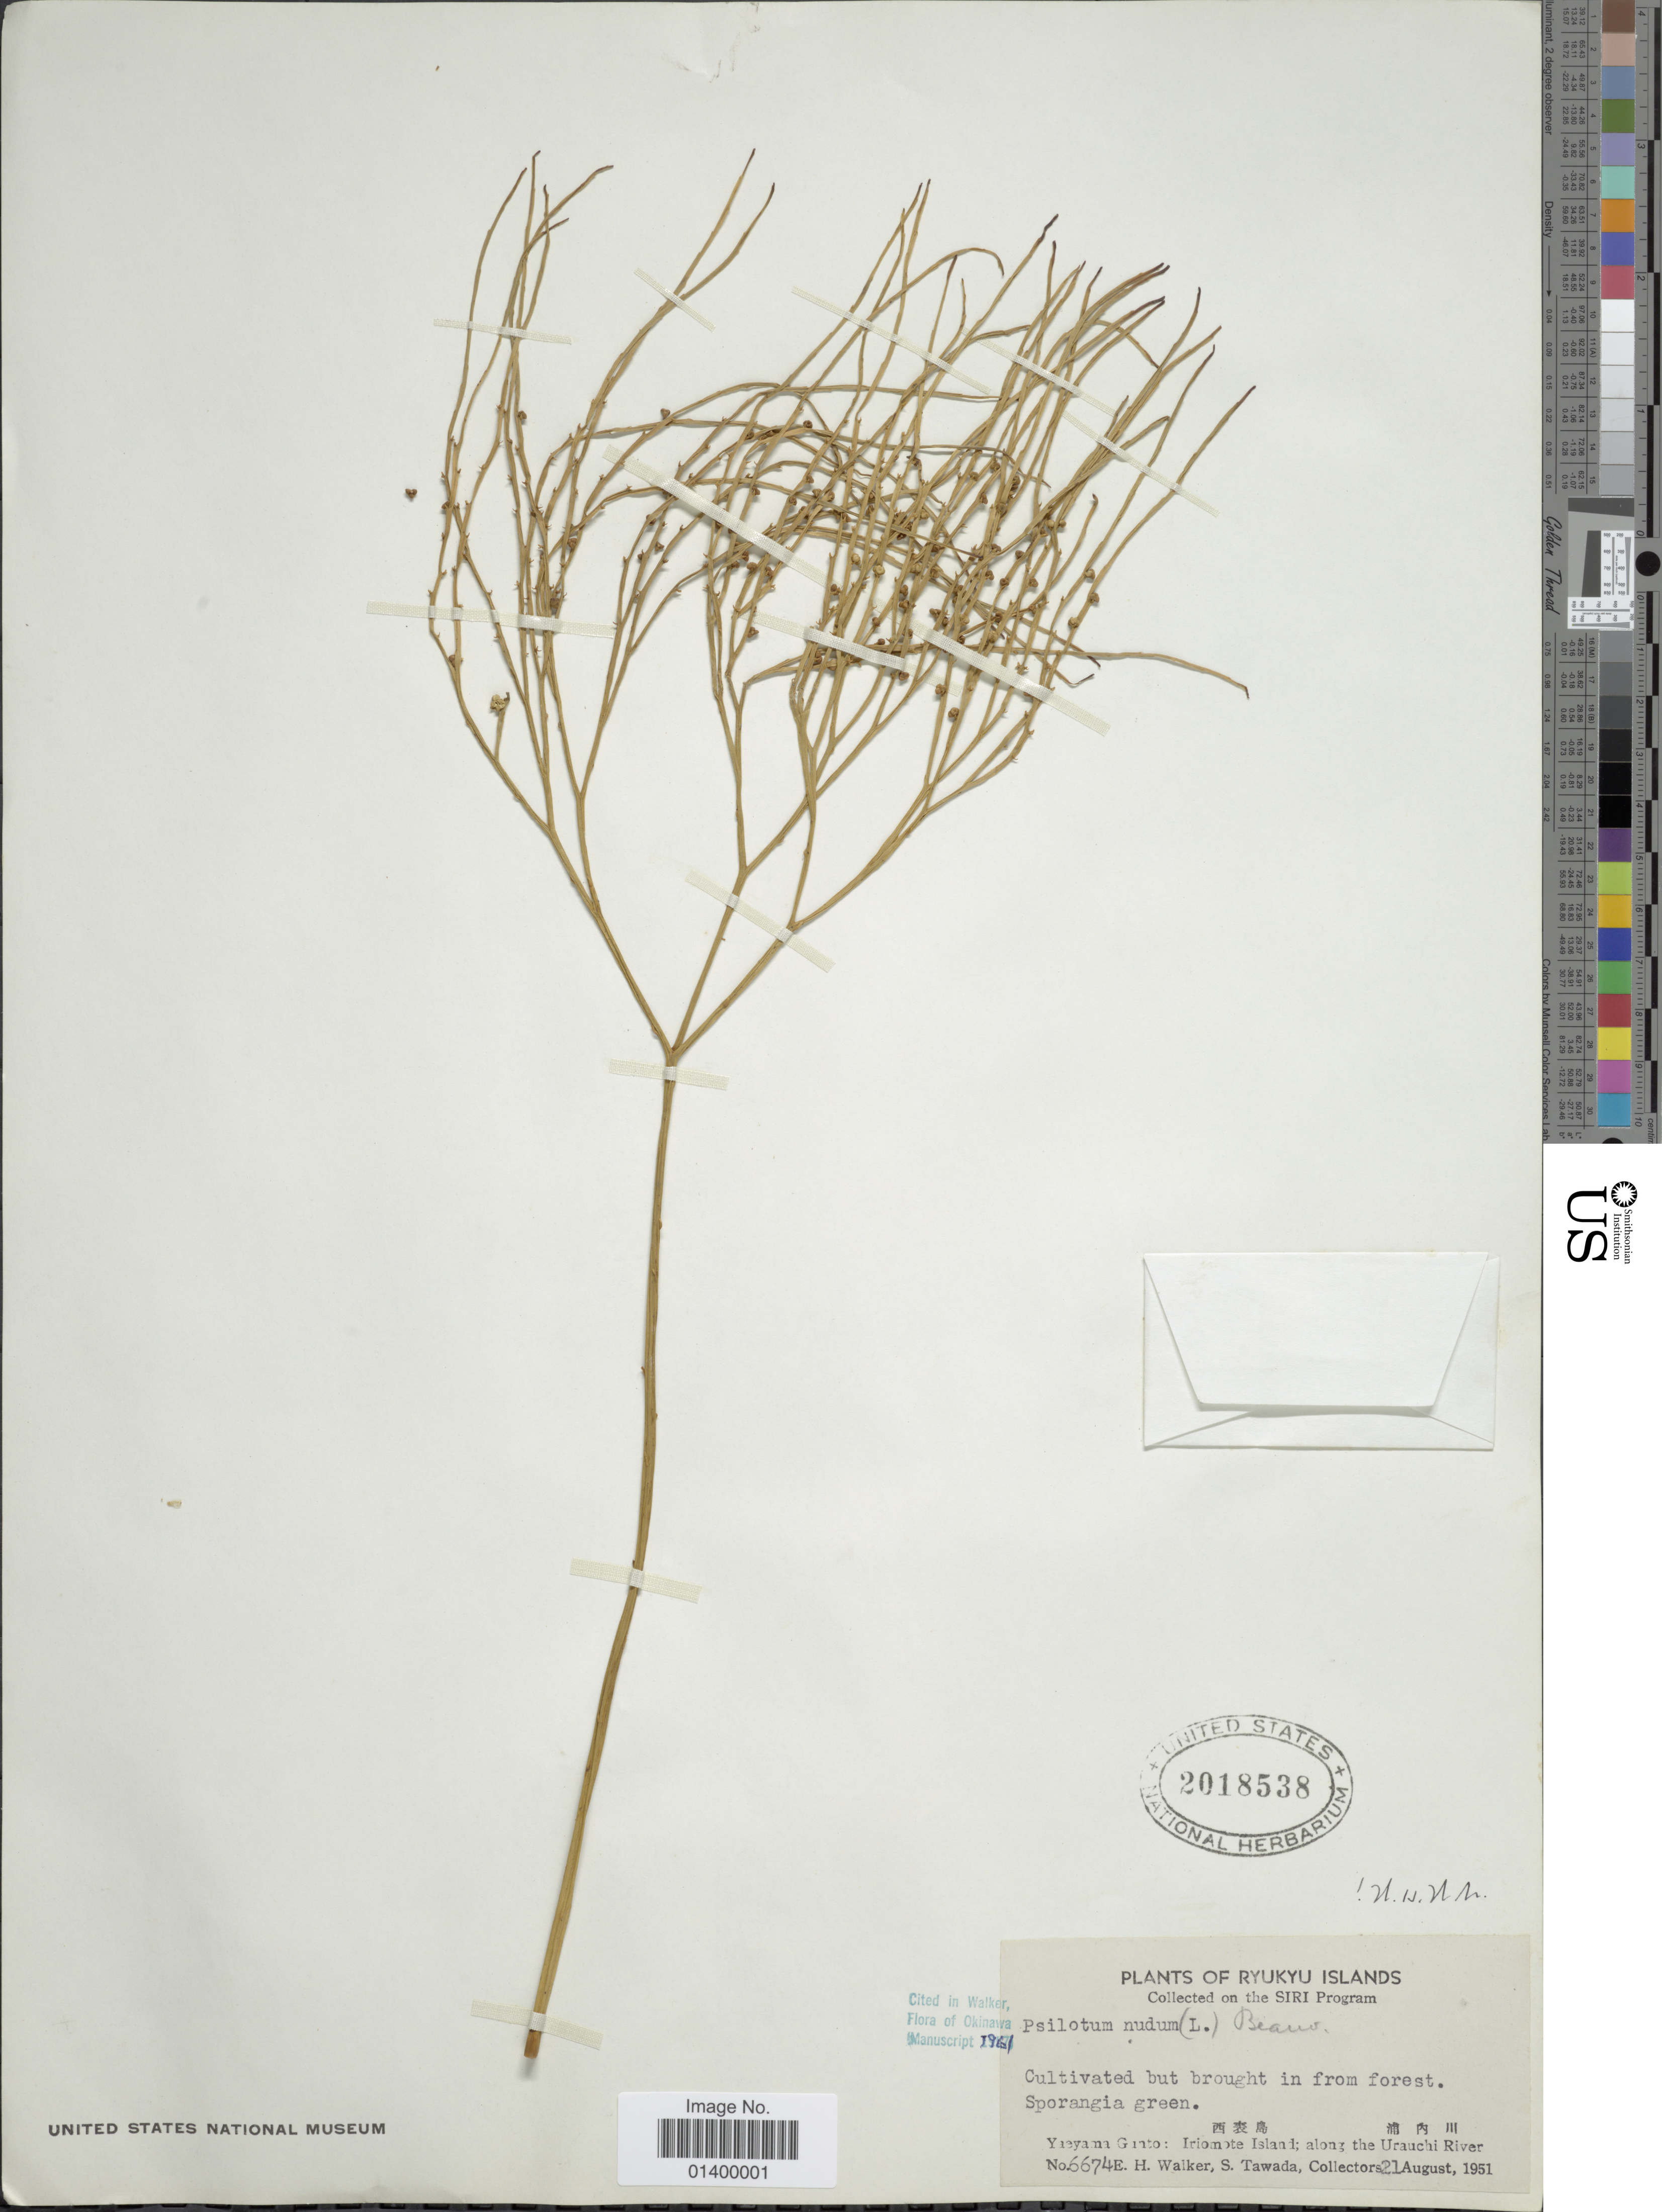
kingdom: Plantae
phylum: Tracheophyta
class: Polypodiopsida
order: Psilotales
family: Psilotaceae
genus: Psilotum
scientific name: Psilotum nudum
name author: (L.) P. Beauv.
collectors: E. H. Walker & S. Tawada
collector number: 6674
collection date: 1951-08-21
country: Japan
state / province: Okinawa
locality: Ryukyu Islands. [Foreign script] [Foreign script], Yaeyana Ginto: Iriomote Island; along the Urauchi River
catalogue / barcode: US 2018538